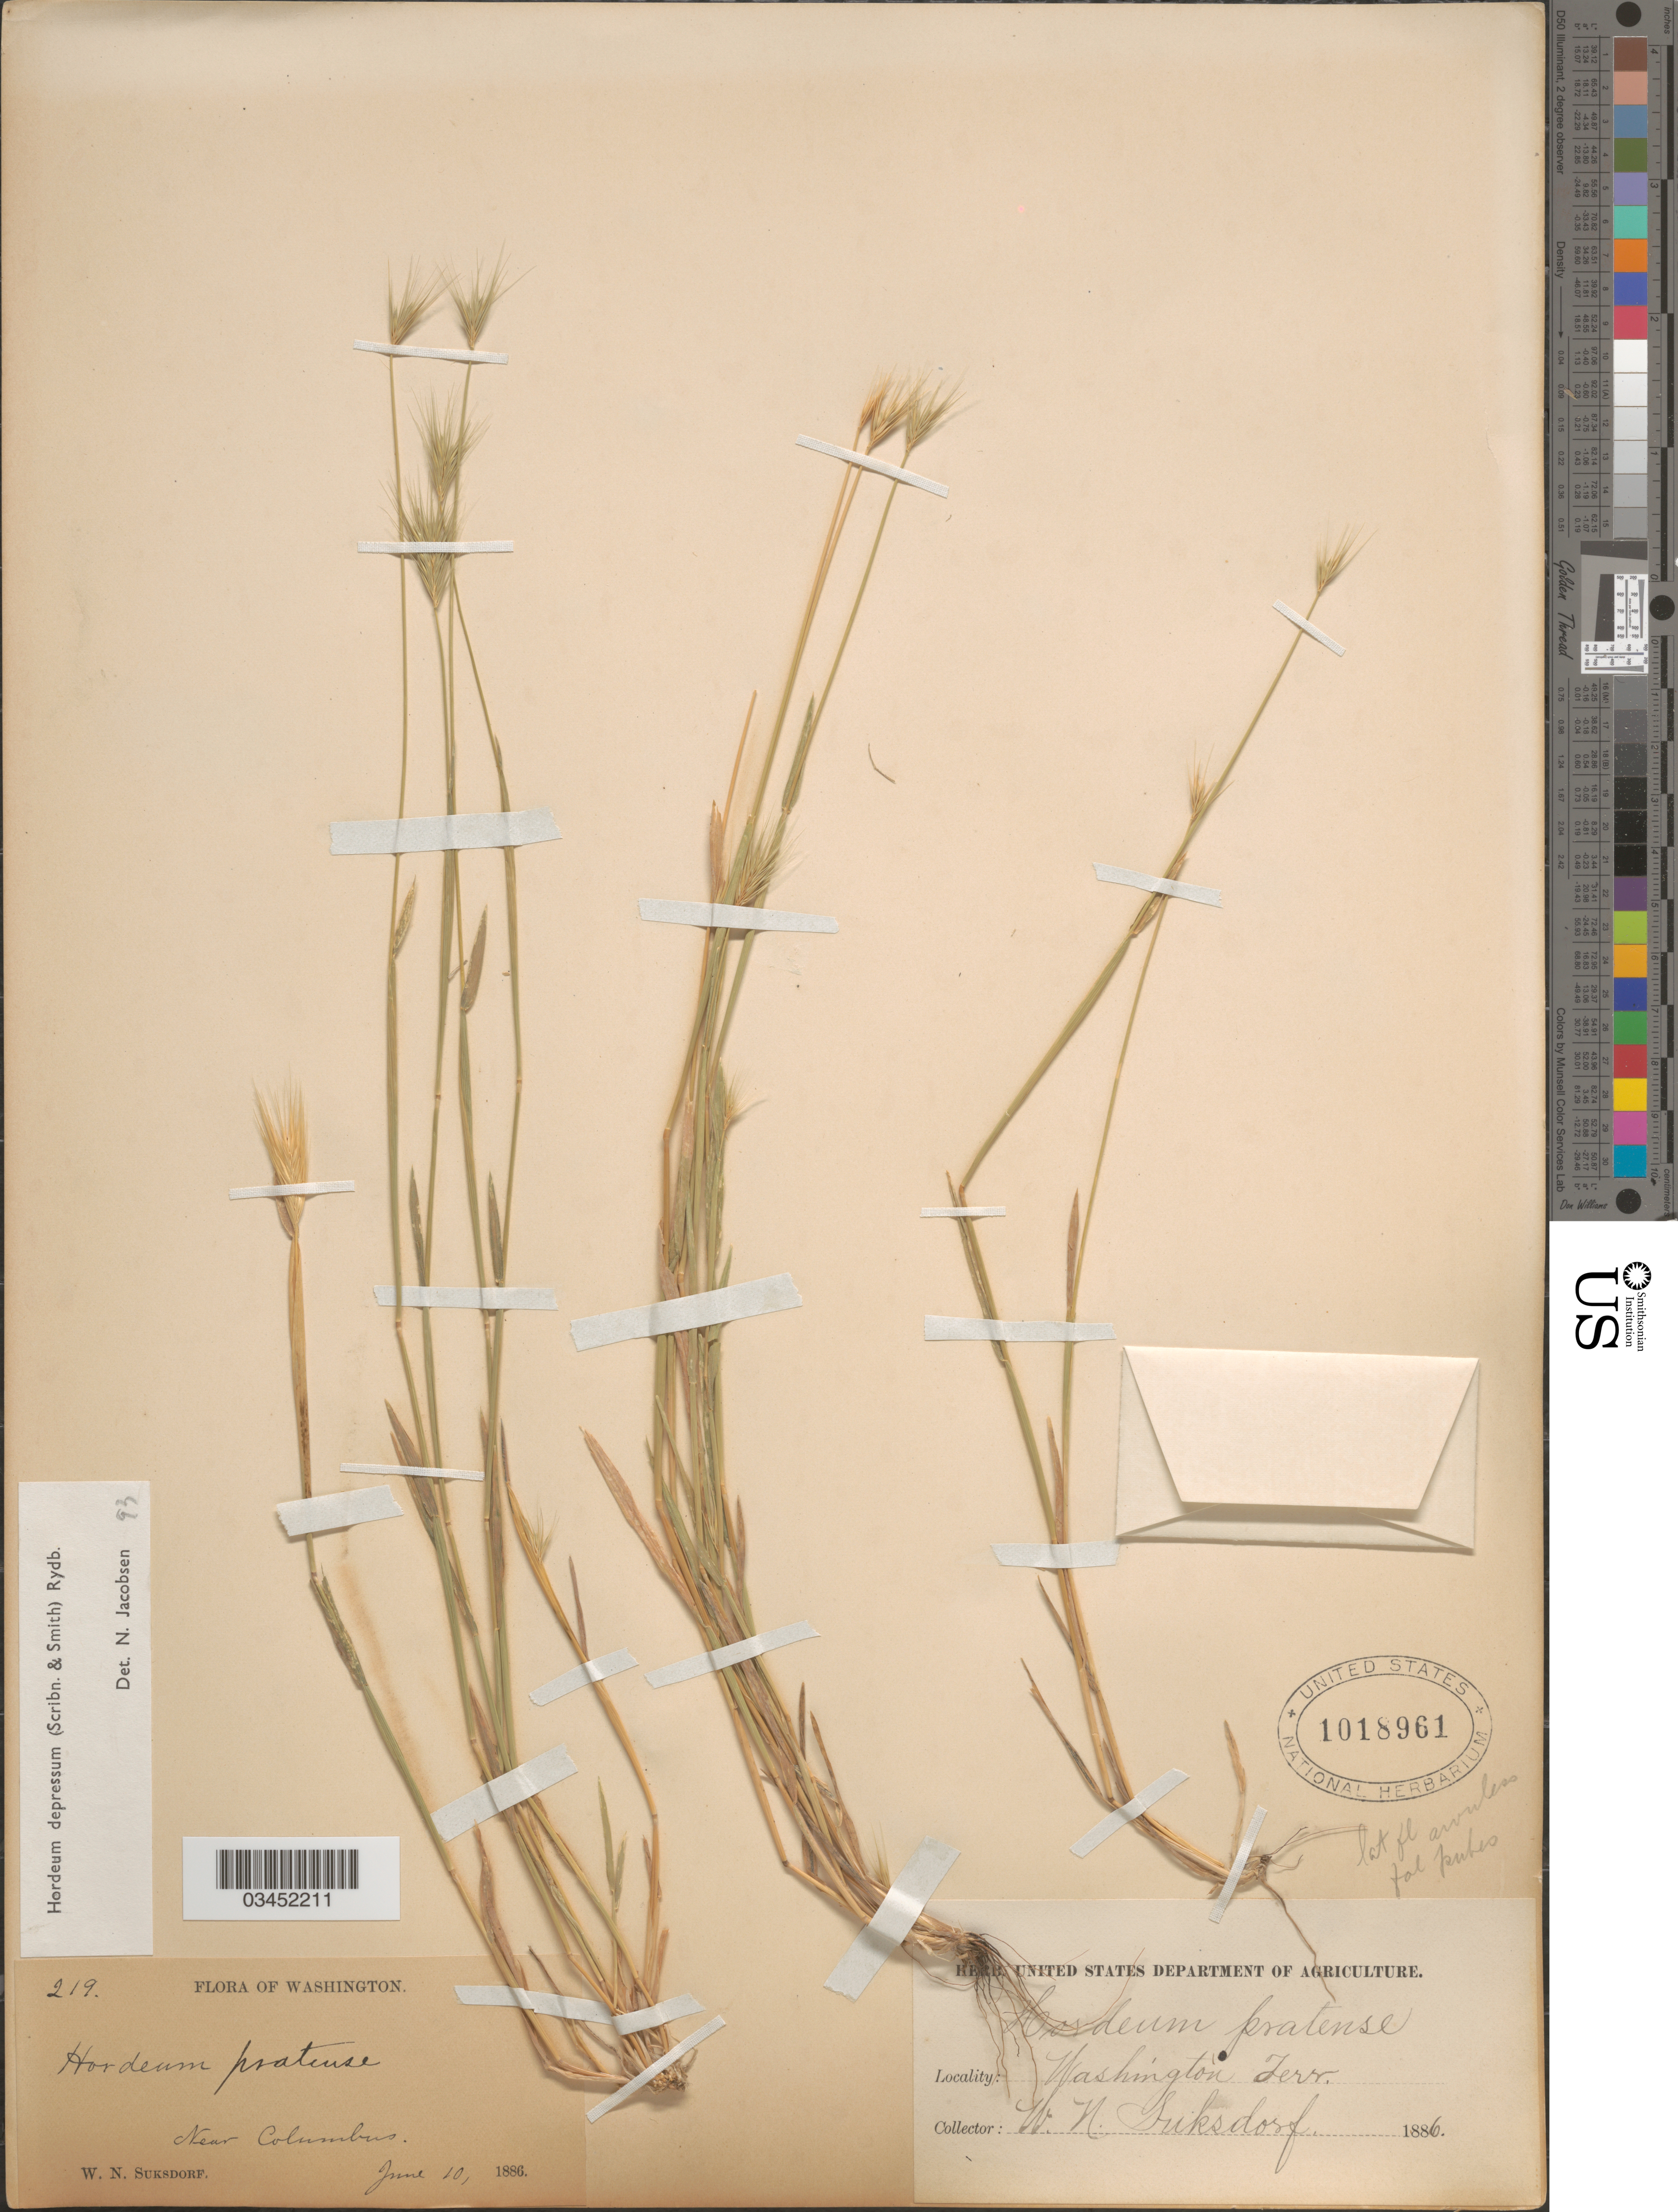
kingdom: Plantae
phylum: Tracheophyta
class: Liliopsida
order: Poales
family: Poaceae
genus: Hordeum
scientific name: Hordeum depressum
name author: (Scribn. & J.G. Sm.) Rydb.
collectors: W. N. Suksdorf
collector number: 219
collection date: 1886-06-10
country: United States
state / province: Washington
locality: Near Columbus.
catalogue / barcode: US 1018961